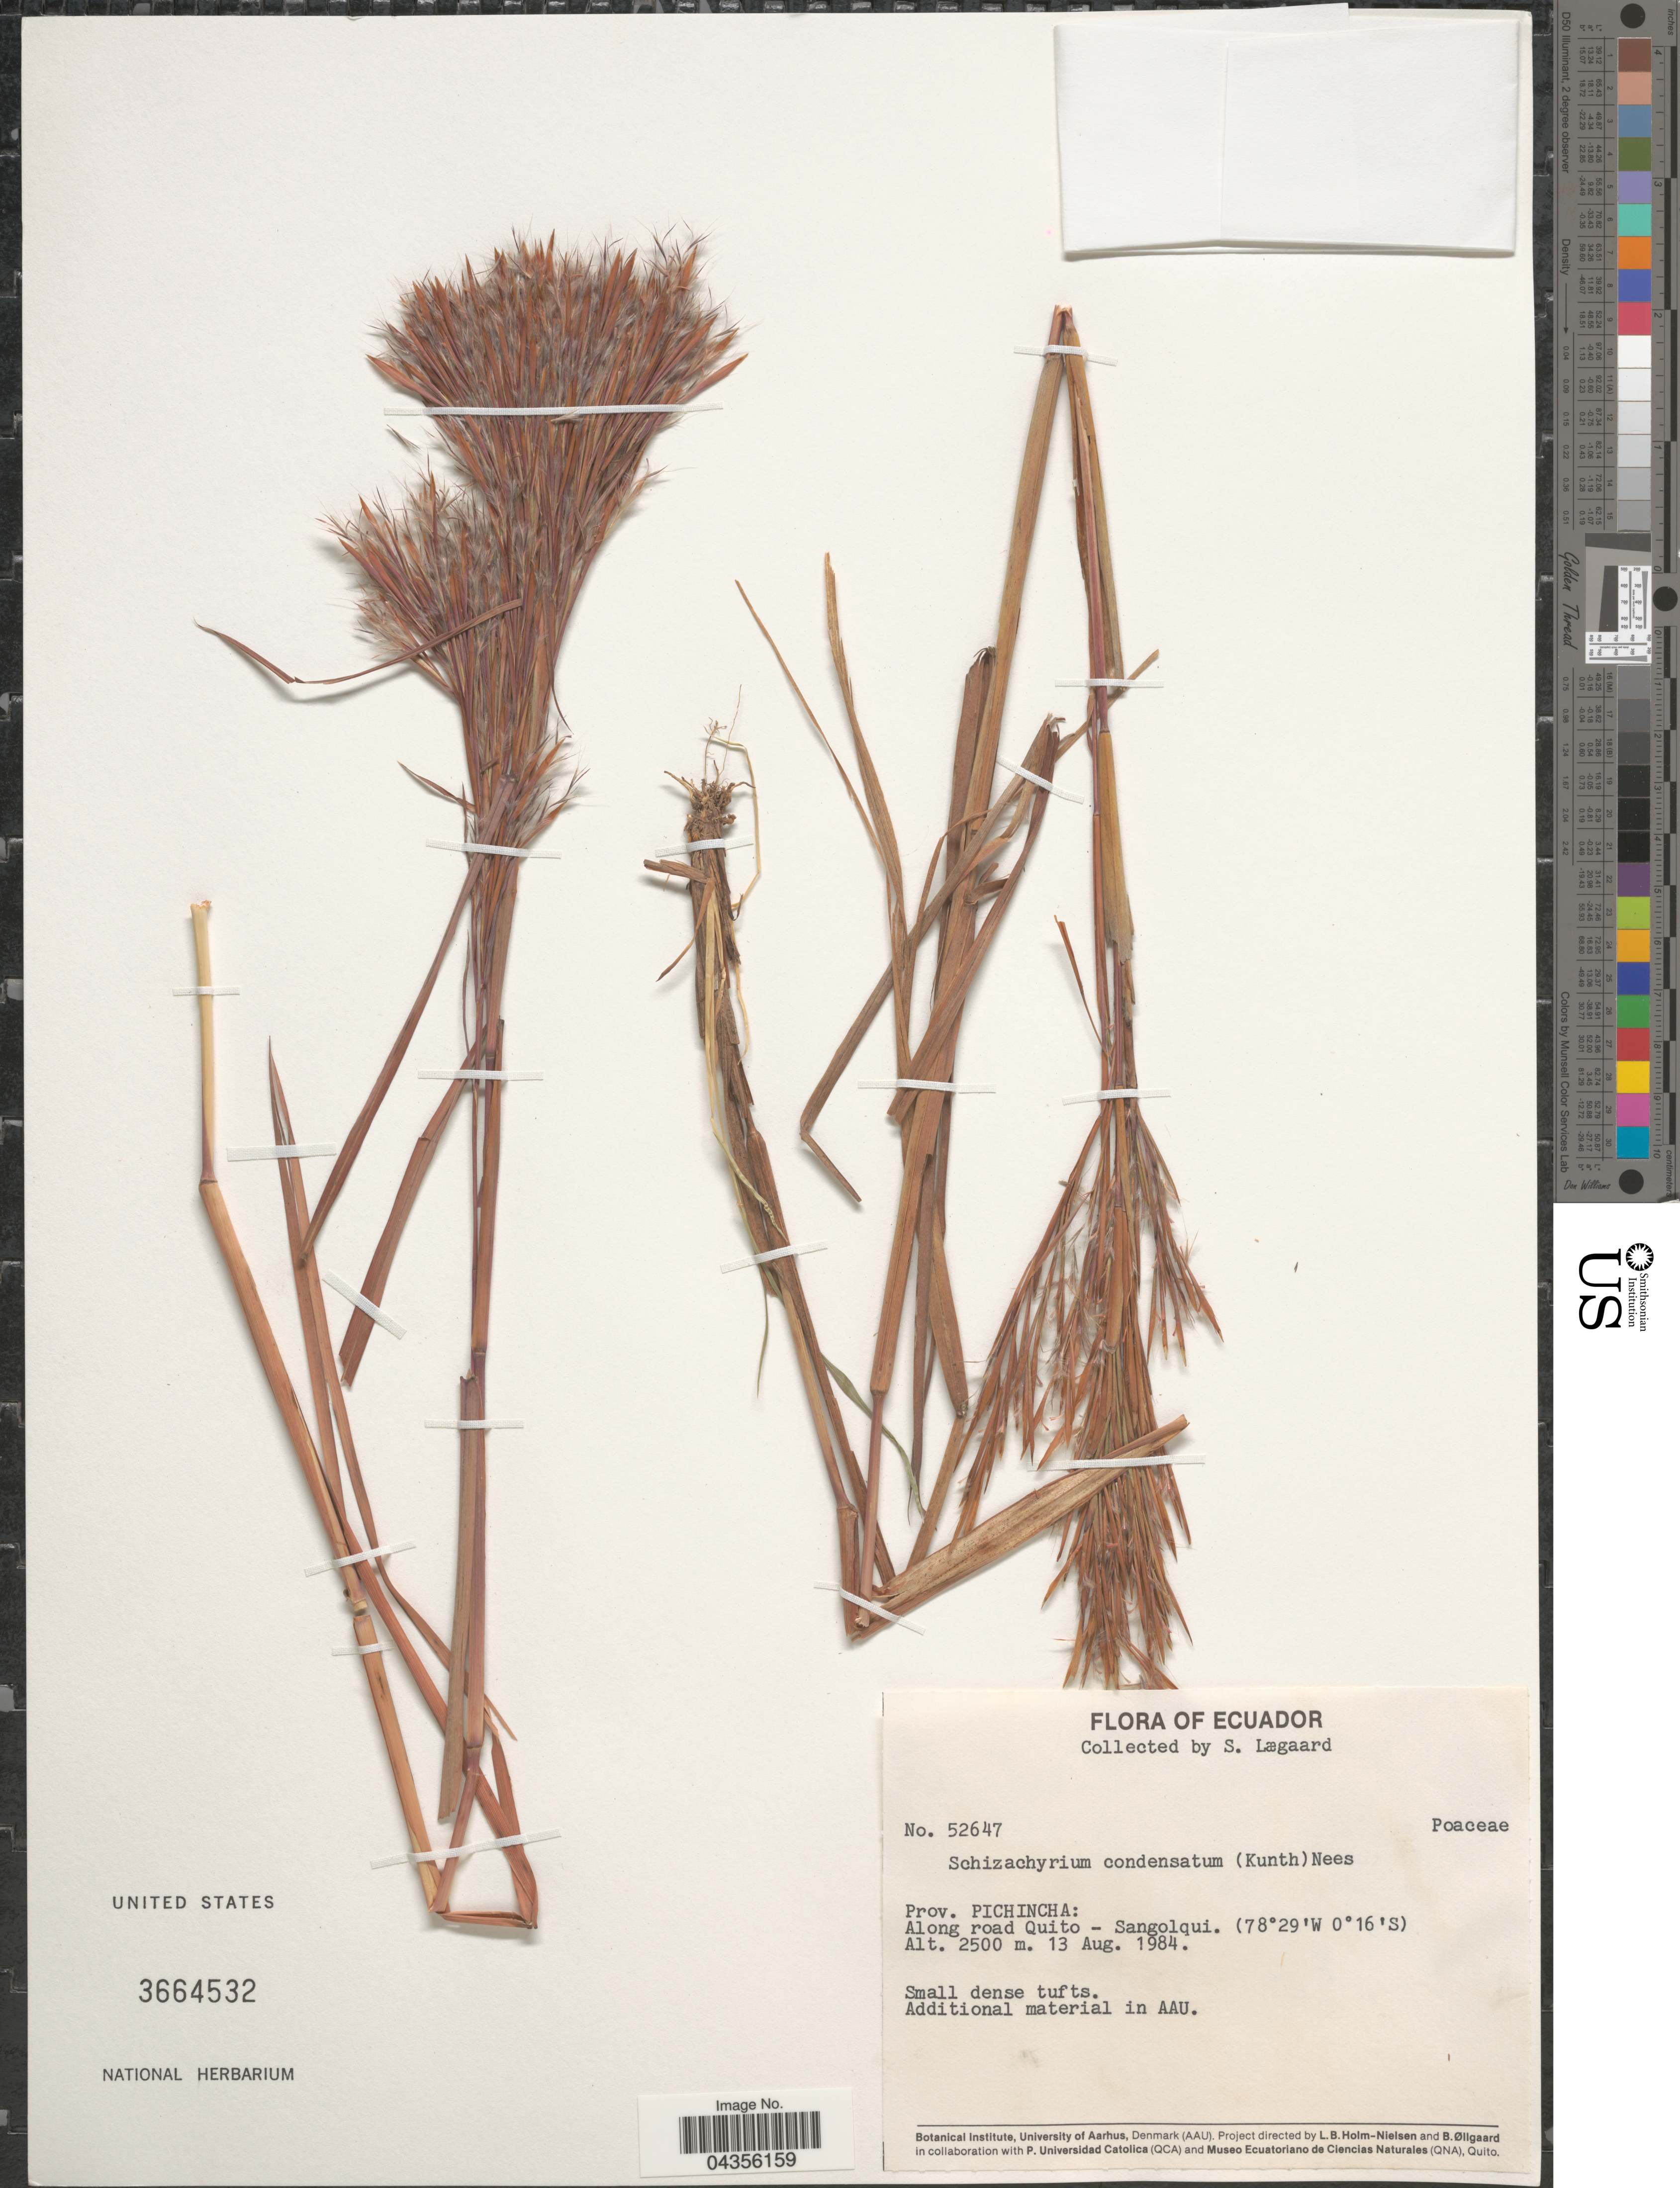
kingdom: Plantae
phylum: Tracheophyta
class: Liliopsida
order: Poales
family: Poaceae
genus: Schizachyrium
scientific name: Schizachyrium condensatum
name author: (Kunth) Nees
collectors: S. Lægaard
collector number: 52647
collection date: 1984-08-13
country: Ecuador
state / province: Pichincha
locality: Along road Quito - Sangolqui.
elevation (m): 2500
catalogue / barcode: US 3664532